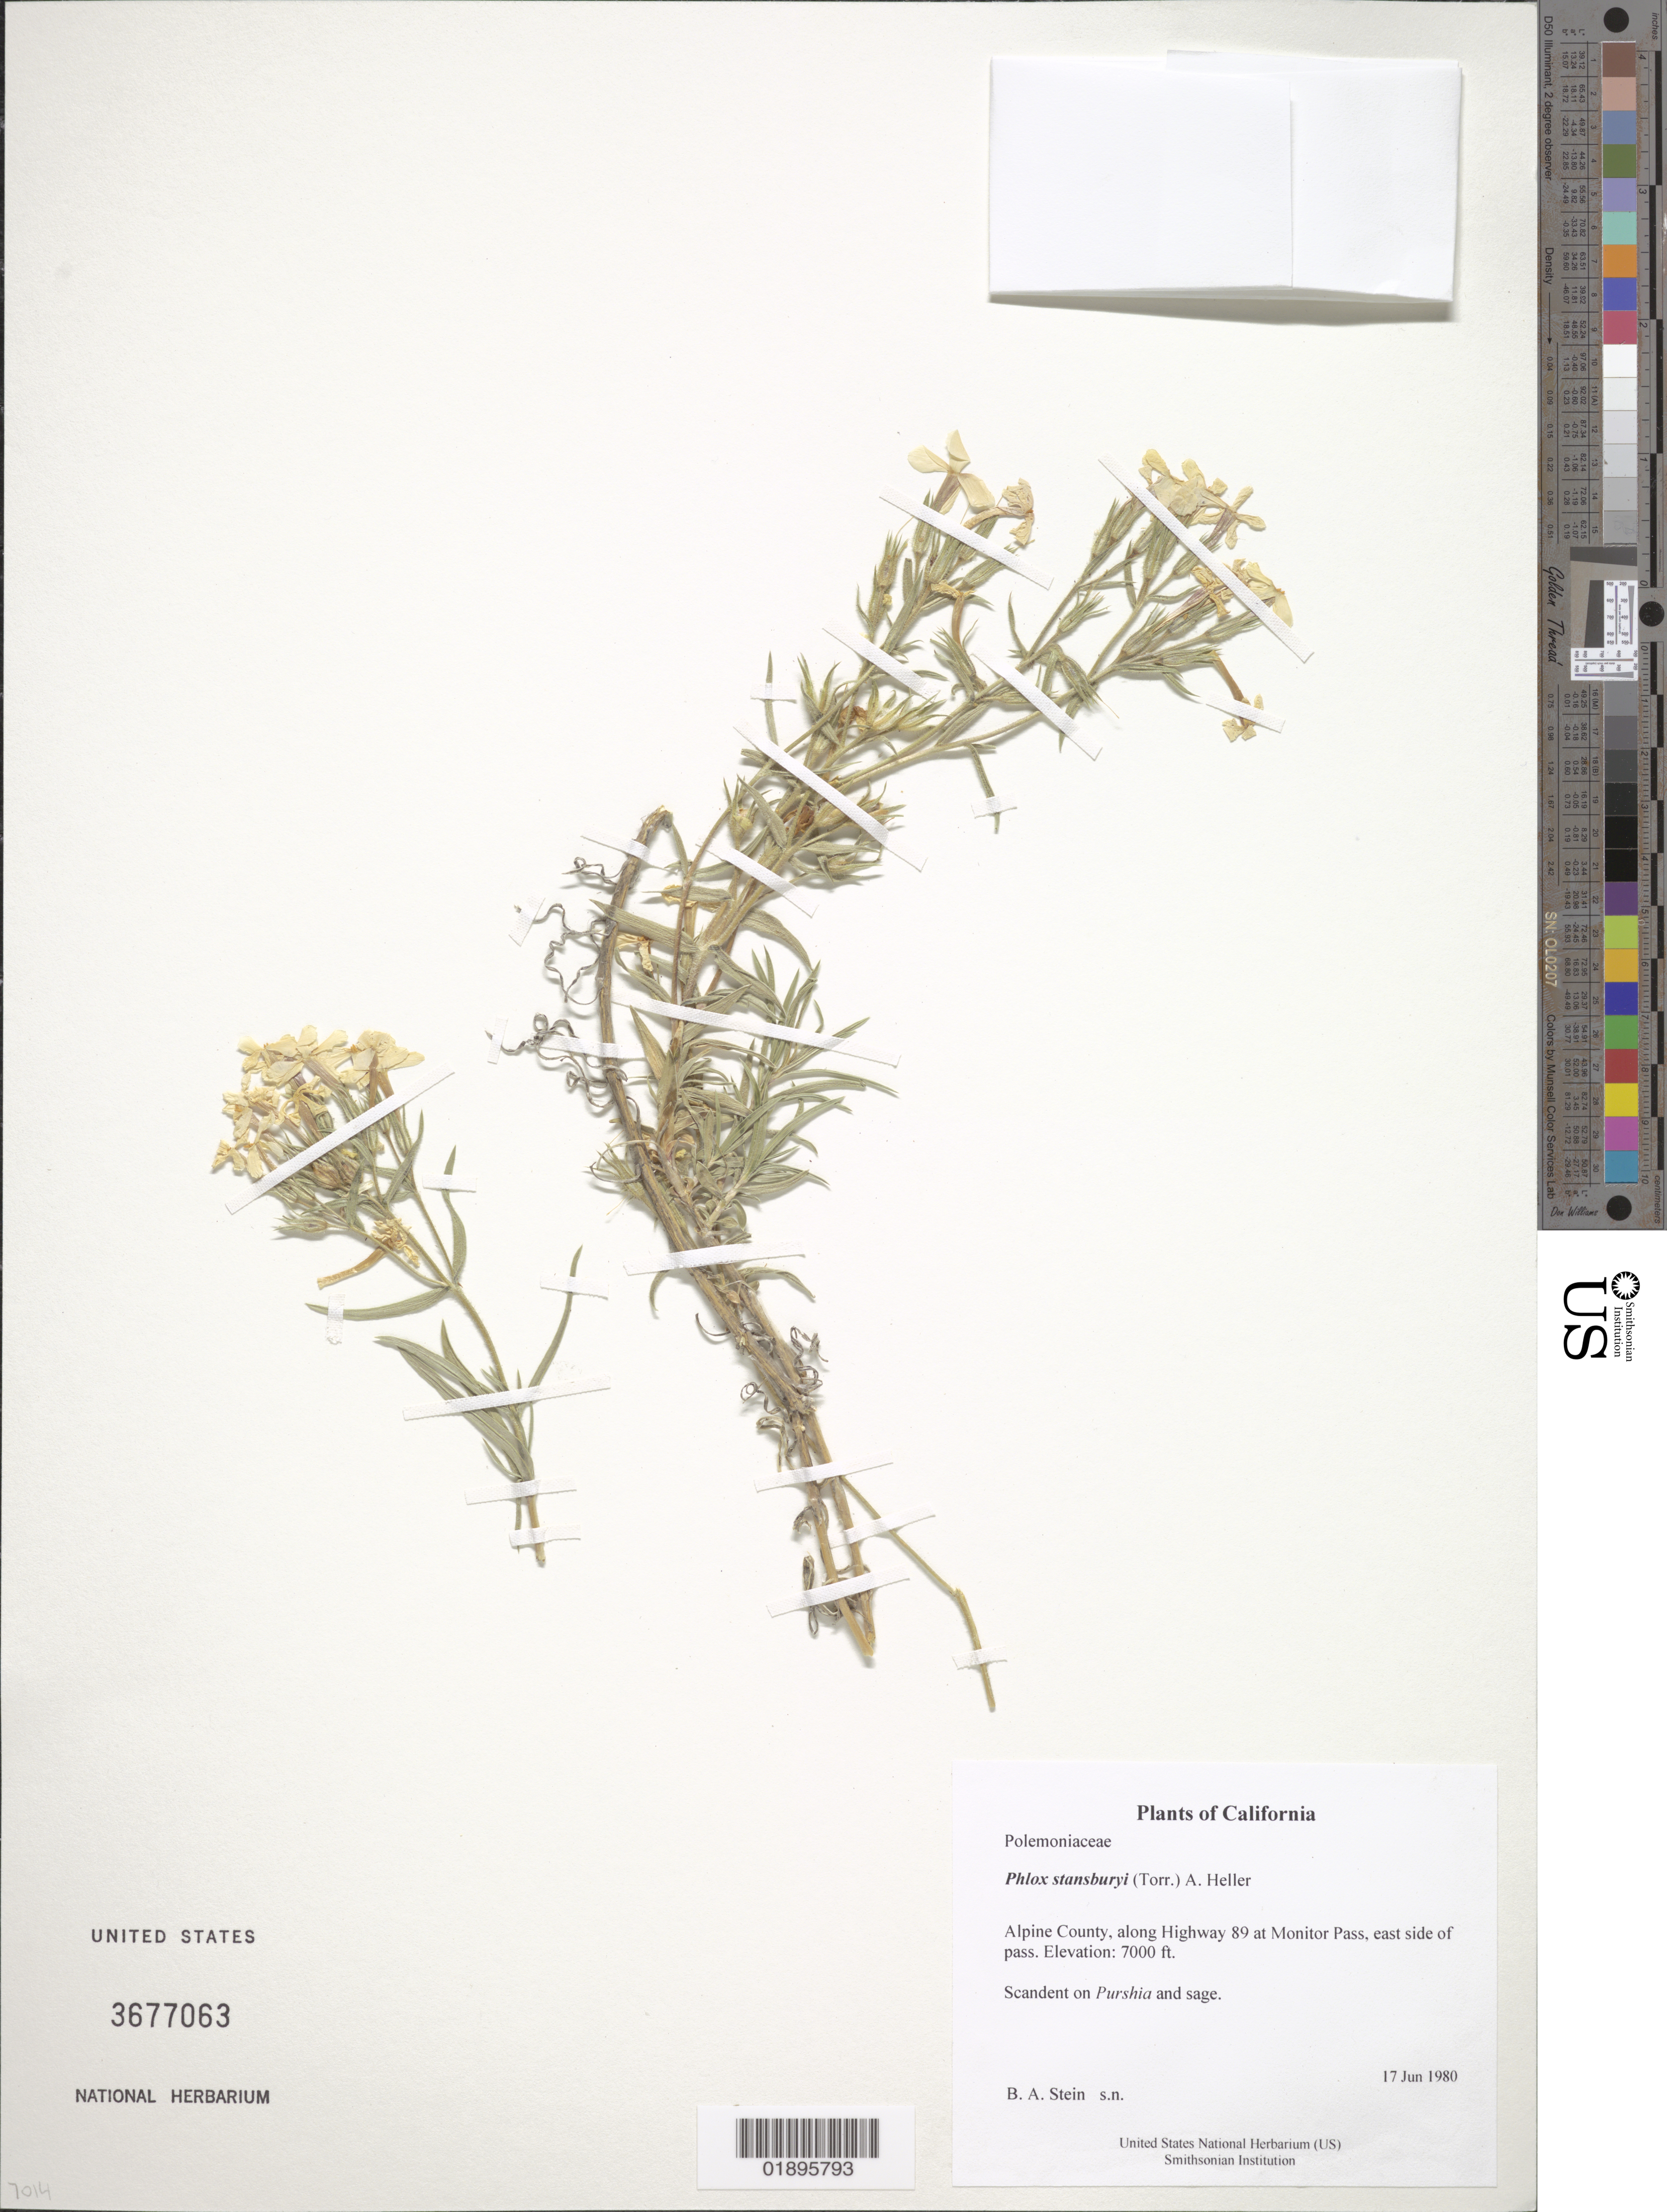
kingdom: Plantae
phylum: Tracheophyta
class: Magnoliopsida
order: Ericales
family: Polemoniaceae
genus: Phlox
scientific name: Phlox stansburyi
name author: (Torr.) A. Heller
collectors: B. A. Stein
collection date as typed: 6/17/80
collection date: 1980-06-17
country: United States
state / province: California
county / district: Alpine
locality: Along Highway 89, Monitor Pass, east side of pass.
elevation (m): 2134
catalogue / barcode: US 3677063